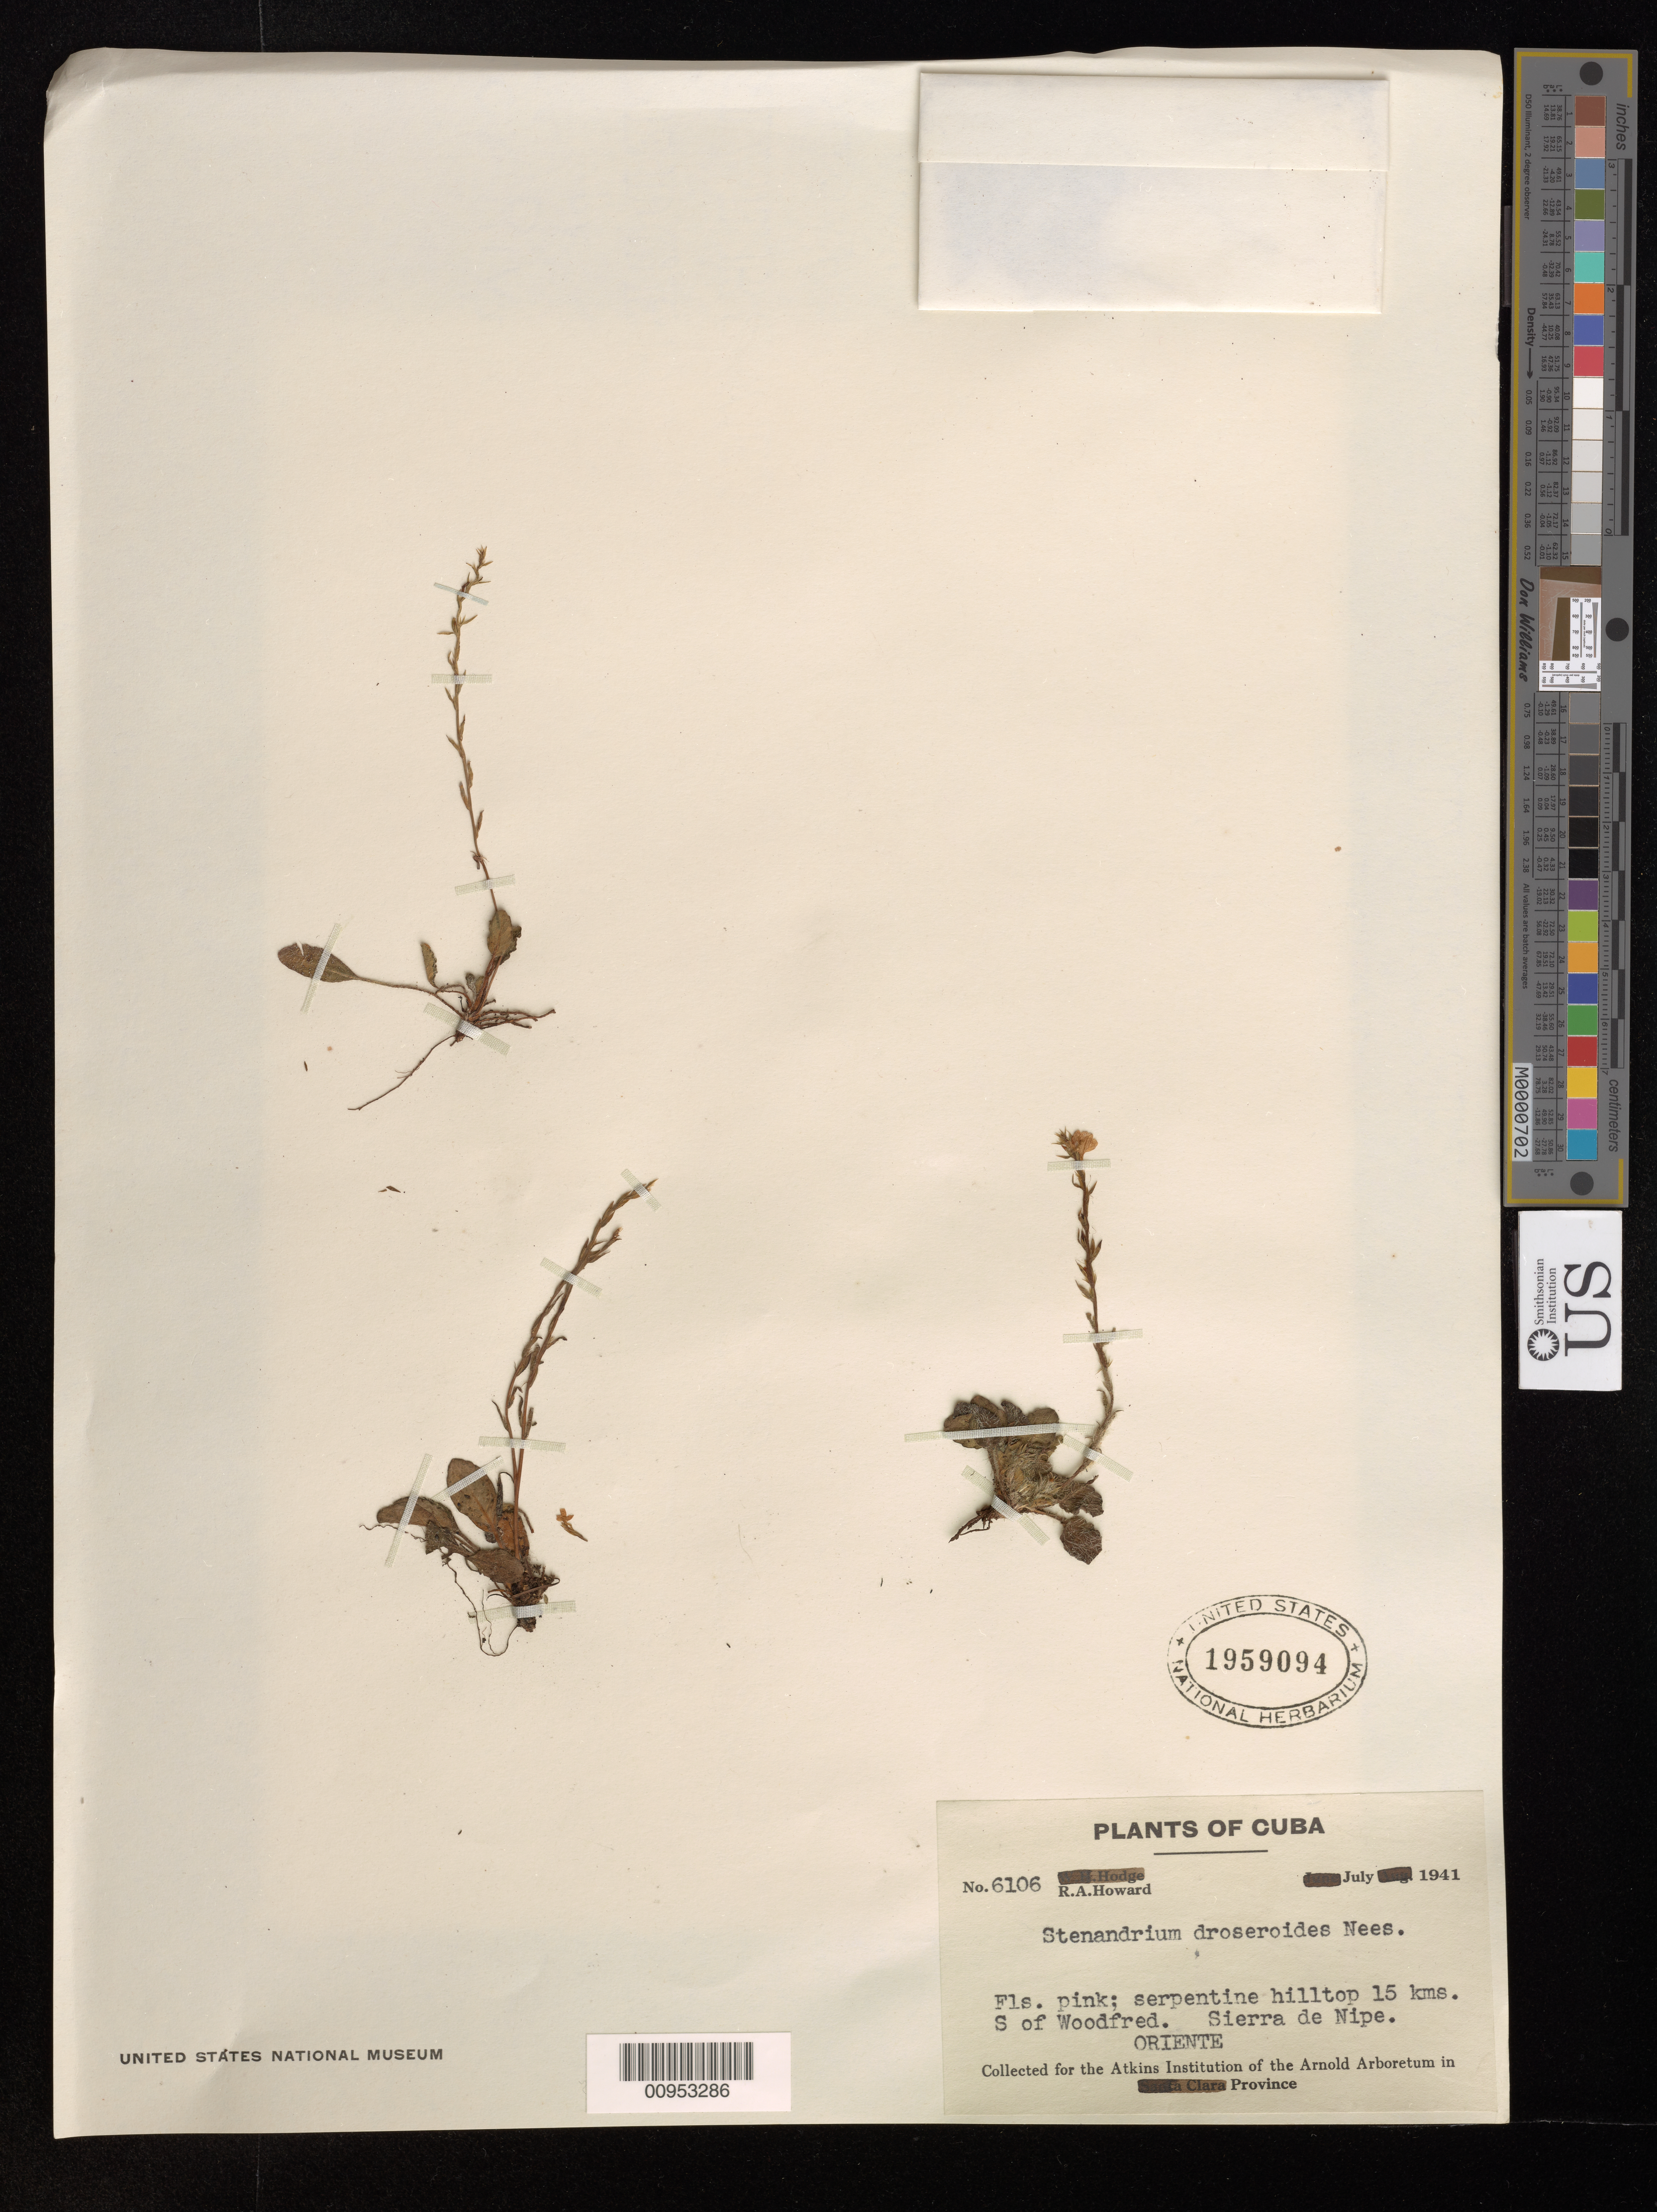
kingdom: Plantae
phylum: Tracheophyta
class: Magnoliopsida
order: Lamiales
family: Acanthaceae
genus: Stenandrium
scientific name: Stenandrium droseroides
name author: Nees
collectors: R. A. Howard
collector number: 6106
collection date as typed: Jul 1941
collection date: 1941-07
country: Cuba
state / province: Holguín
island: Cuba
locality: Sierra de Nipe, 15 km S of Woodfred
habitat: Serpentine hill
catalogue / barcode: US 1959094